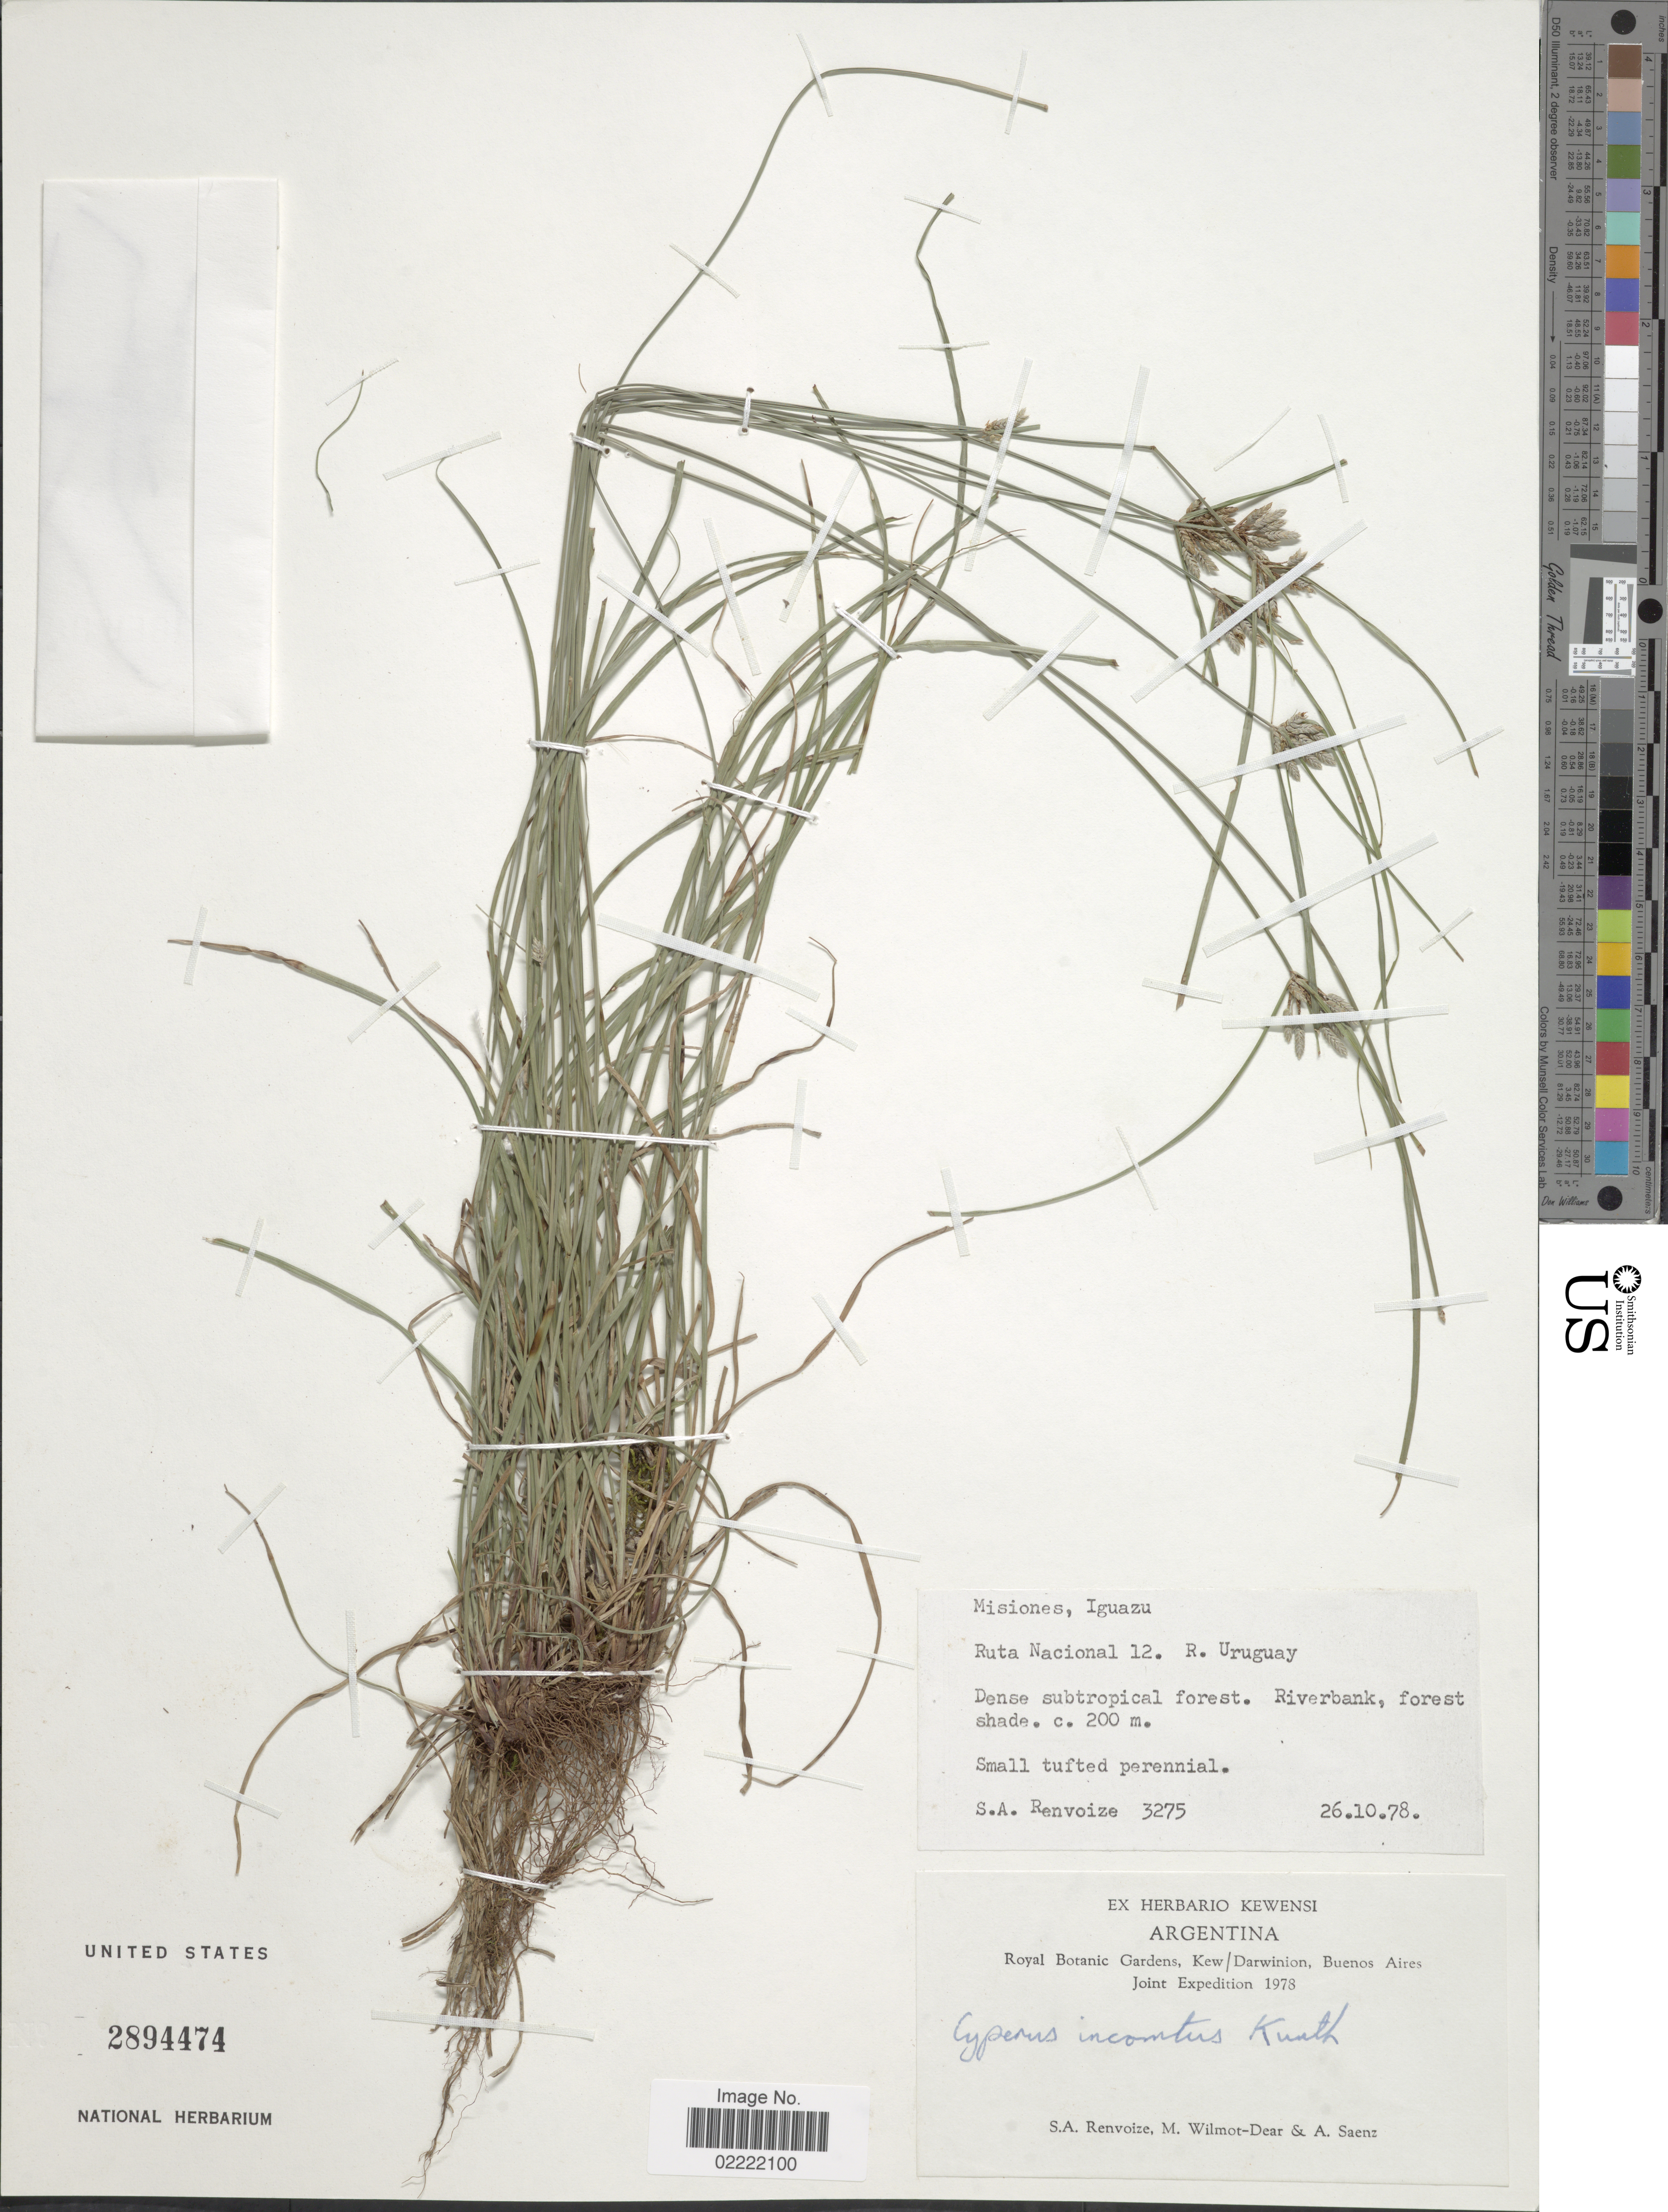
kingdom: Plantae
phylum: Tracheophyta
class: Liliopsida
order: Poales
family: Cyperaceae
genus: Cyperus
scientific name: Cyperus incomtus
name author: Kunth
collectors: S. A. Renvoize, M. Wilmot-Dear & A. Saenz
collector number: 3275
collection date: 1978-10-26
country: Argentina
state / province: Misiones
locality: Misiones, Iguazu, Ruta Nacional 12. R. Uruguay. Dense subtropical forest. Riverbank forest shade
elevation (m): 200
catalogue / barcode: US 2894474